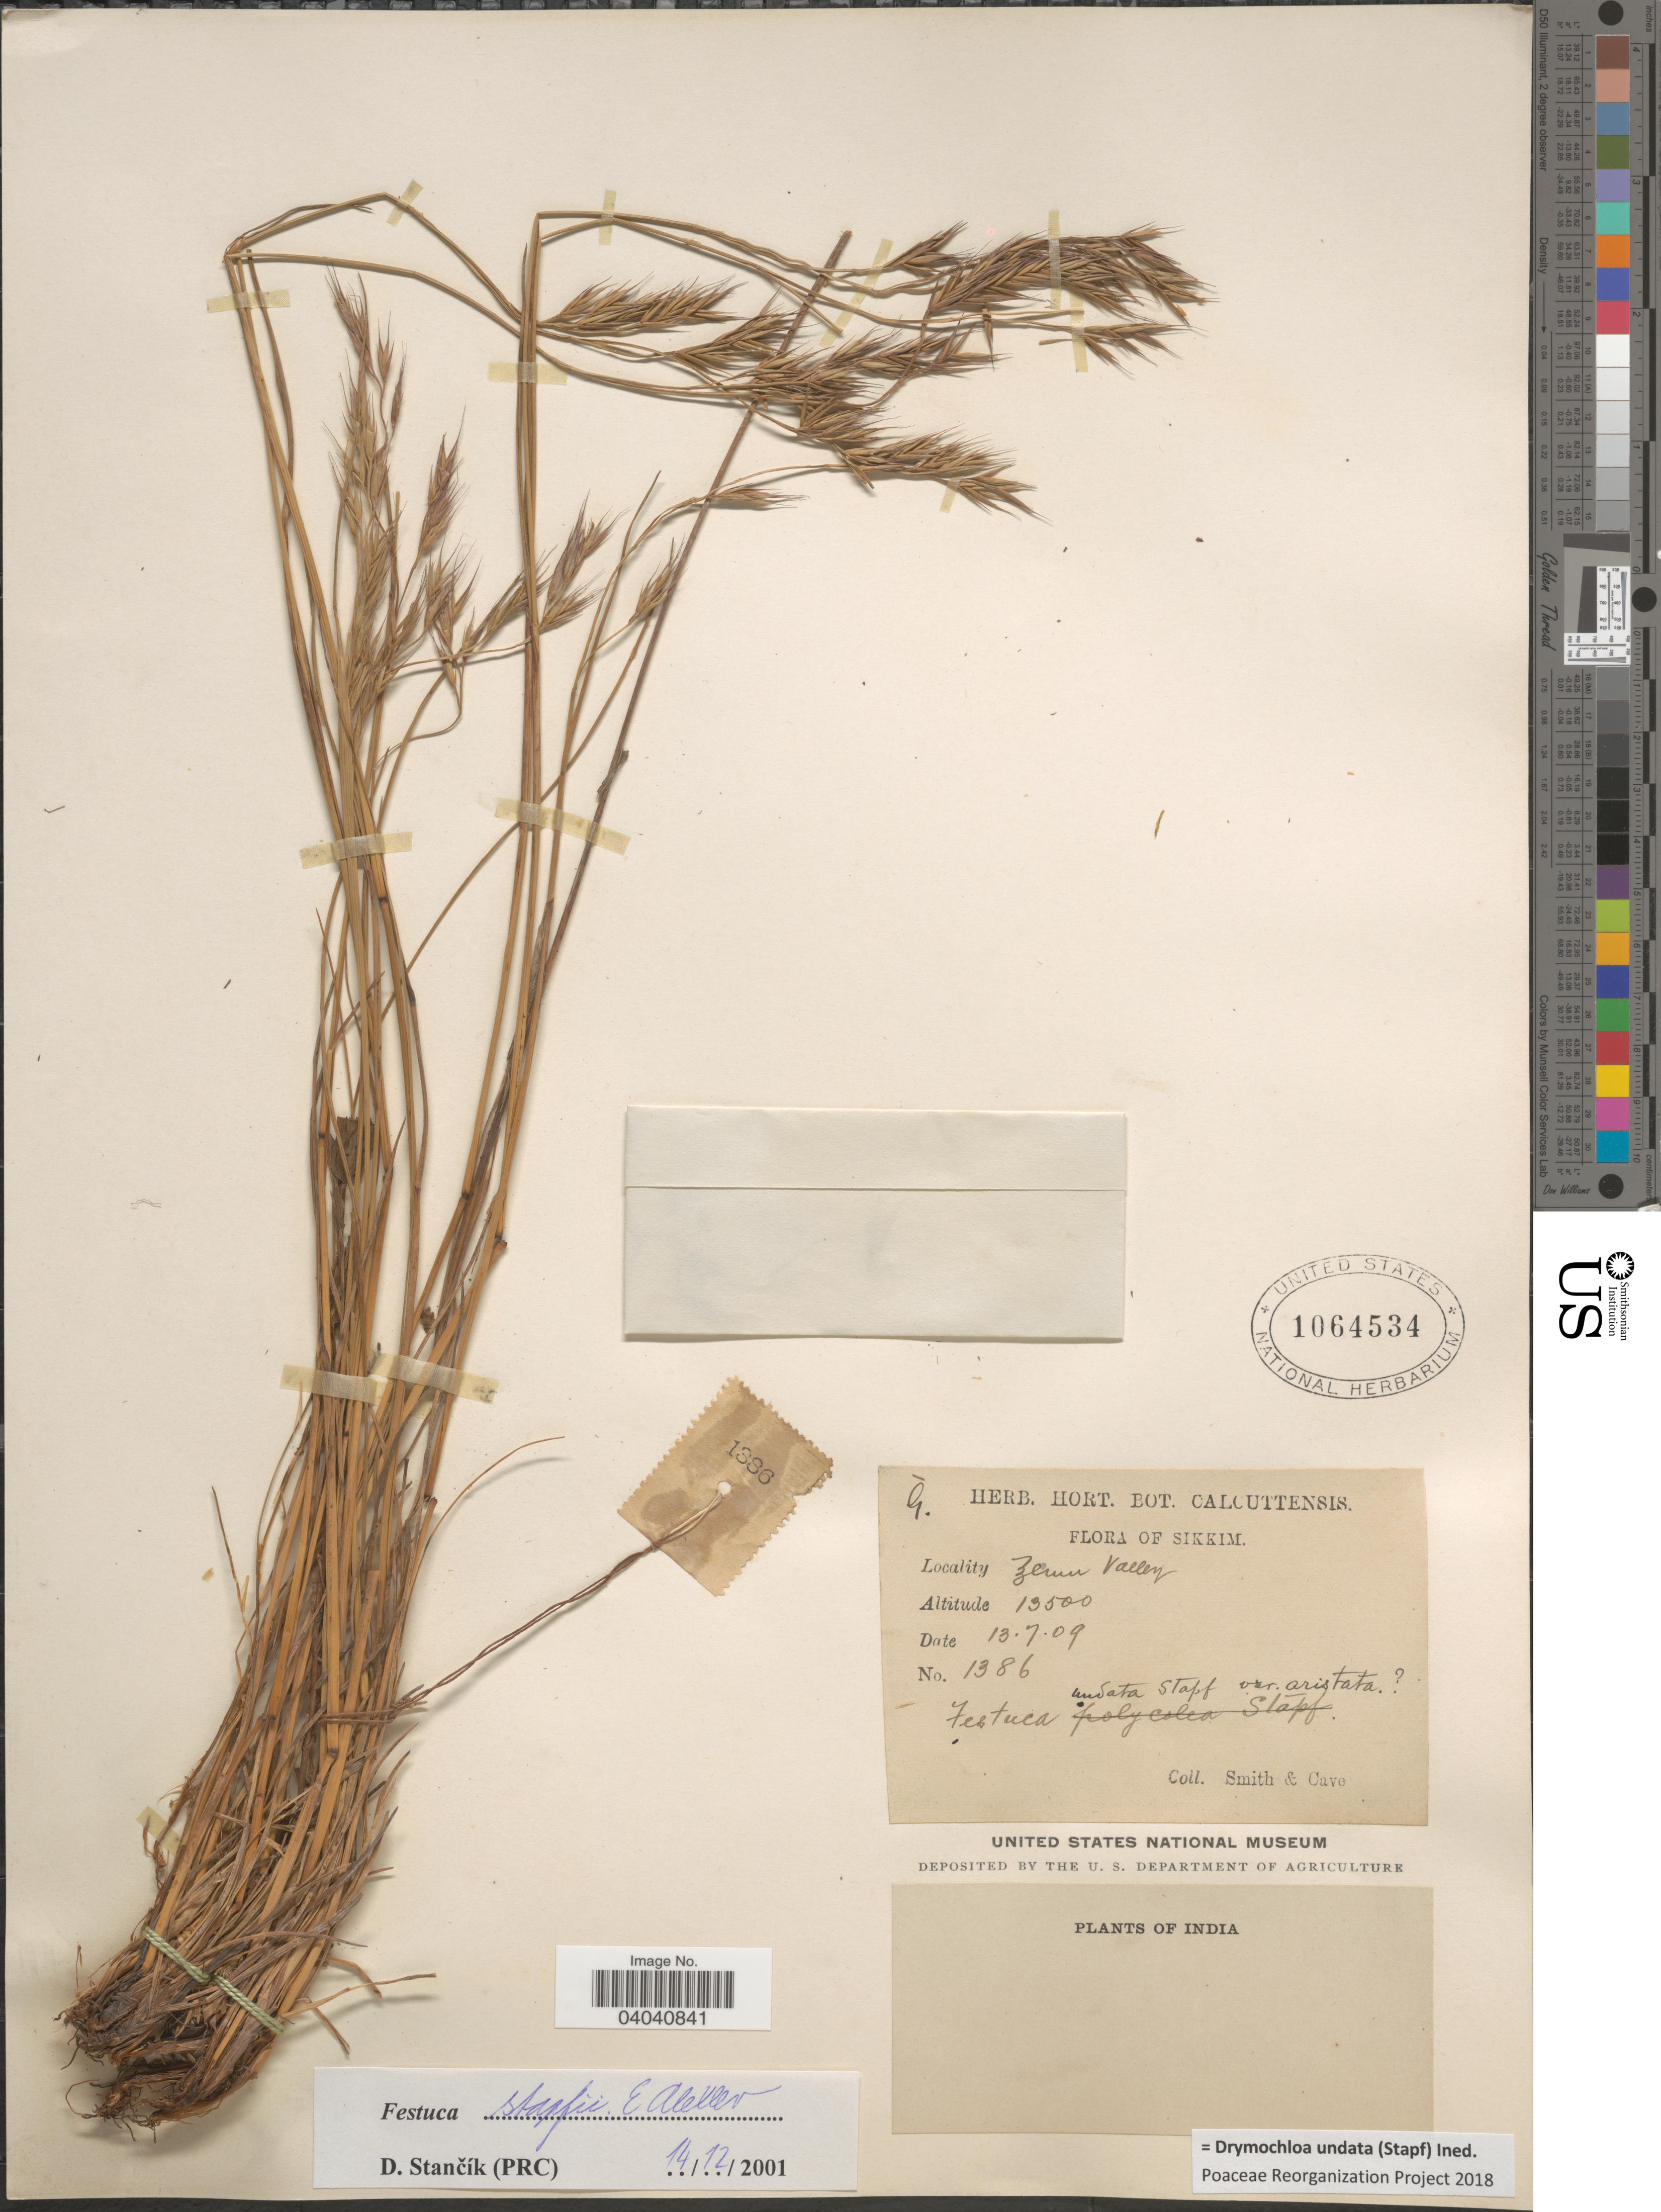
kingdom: Plantae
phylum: Tracheophyta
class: Liliopsida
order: Poales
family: Poaceae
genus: Drymochloa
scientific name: Drymochloa undata (Stapf) ined.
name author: (Stapf)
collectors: -- Smith & Cave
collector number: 1386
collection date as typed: Transcribed d/m/y: 13/7/9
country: India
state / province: Sikkim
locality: Zemu Valley.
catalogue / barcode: US 1064534